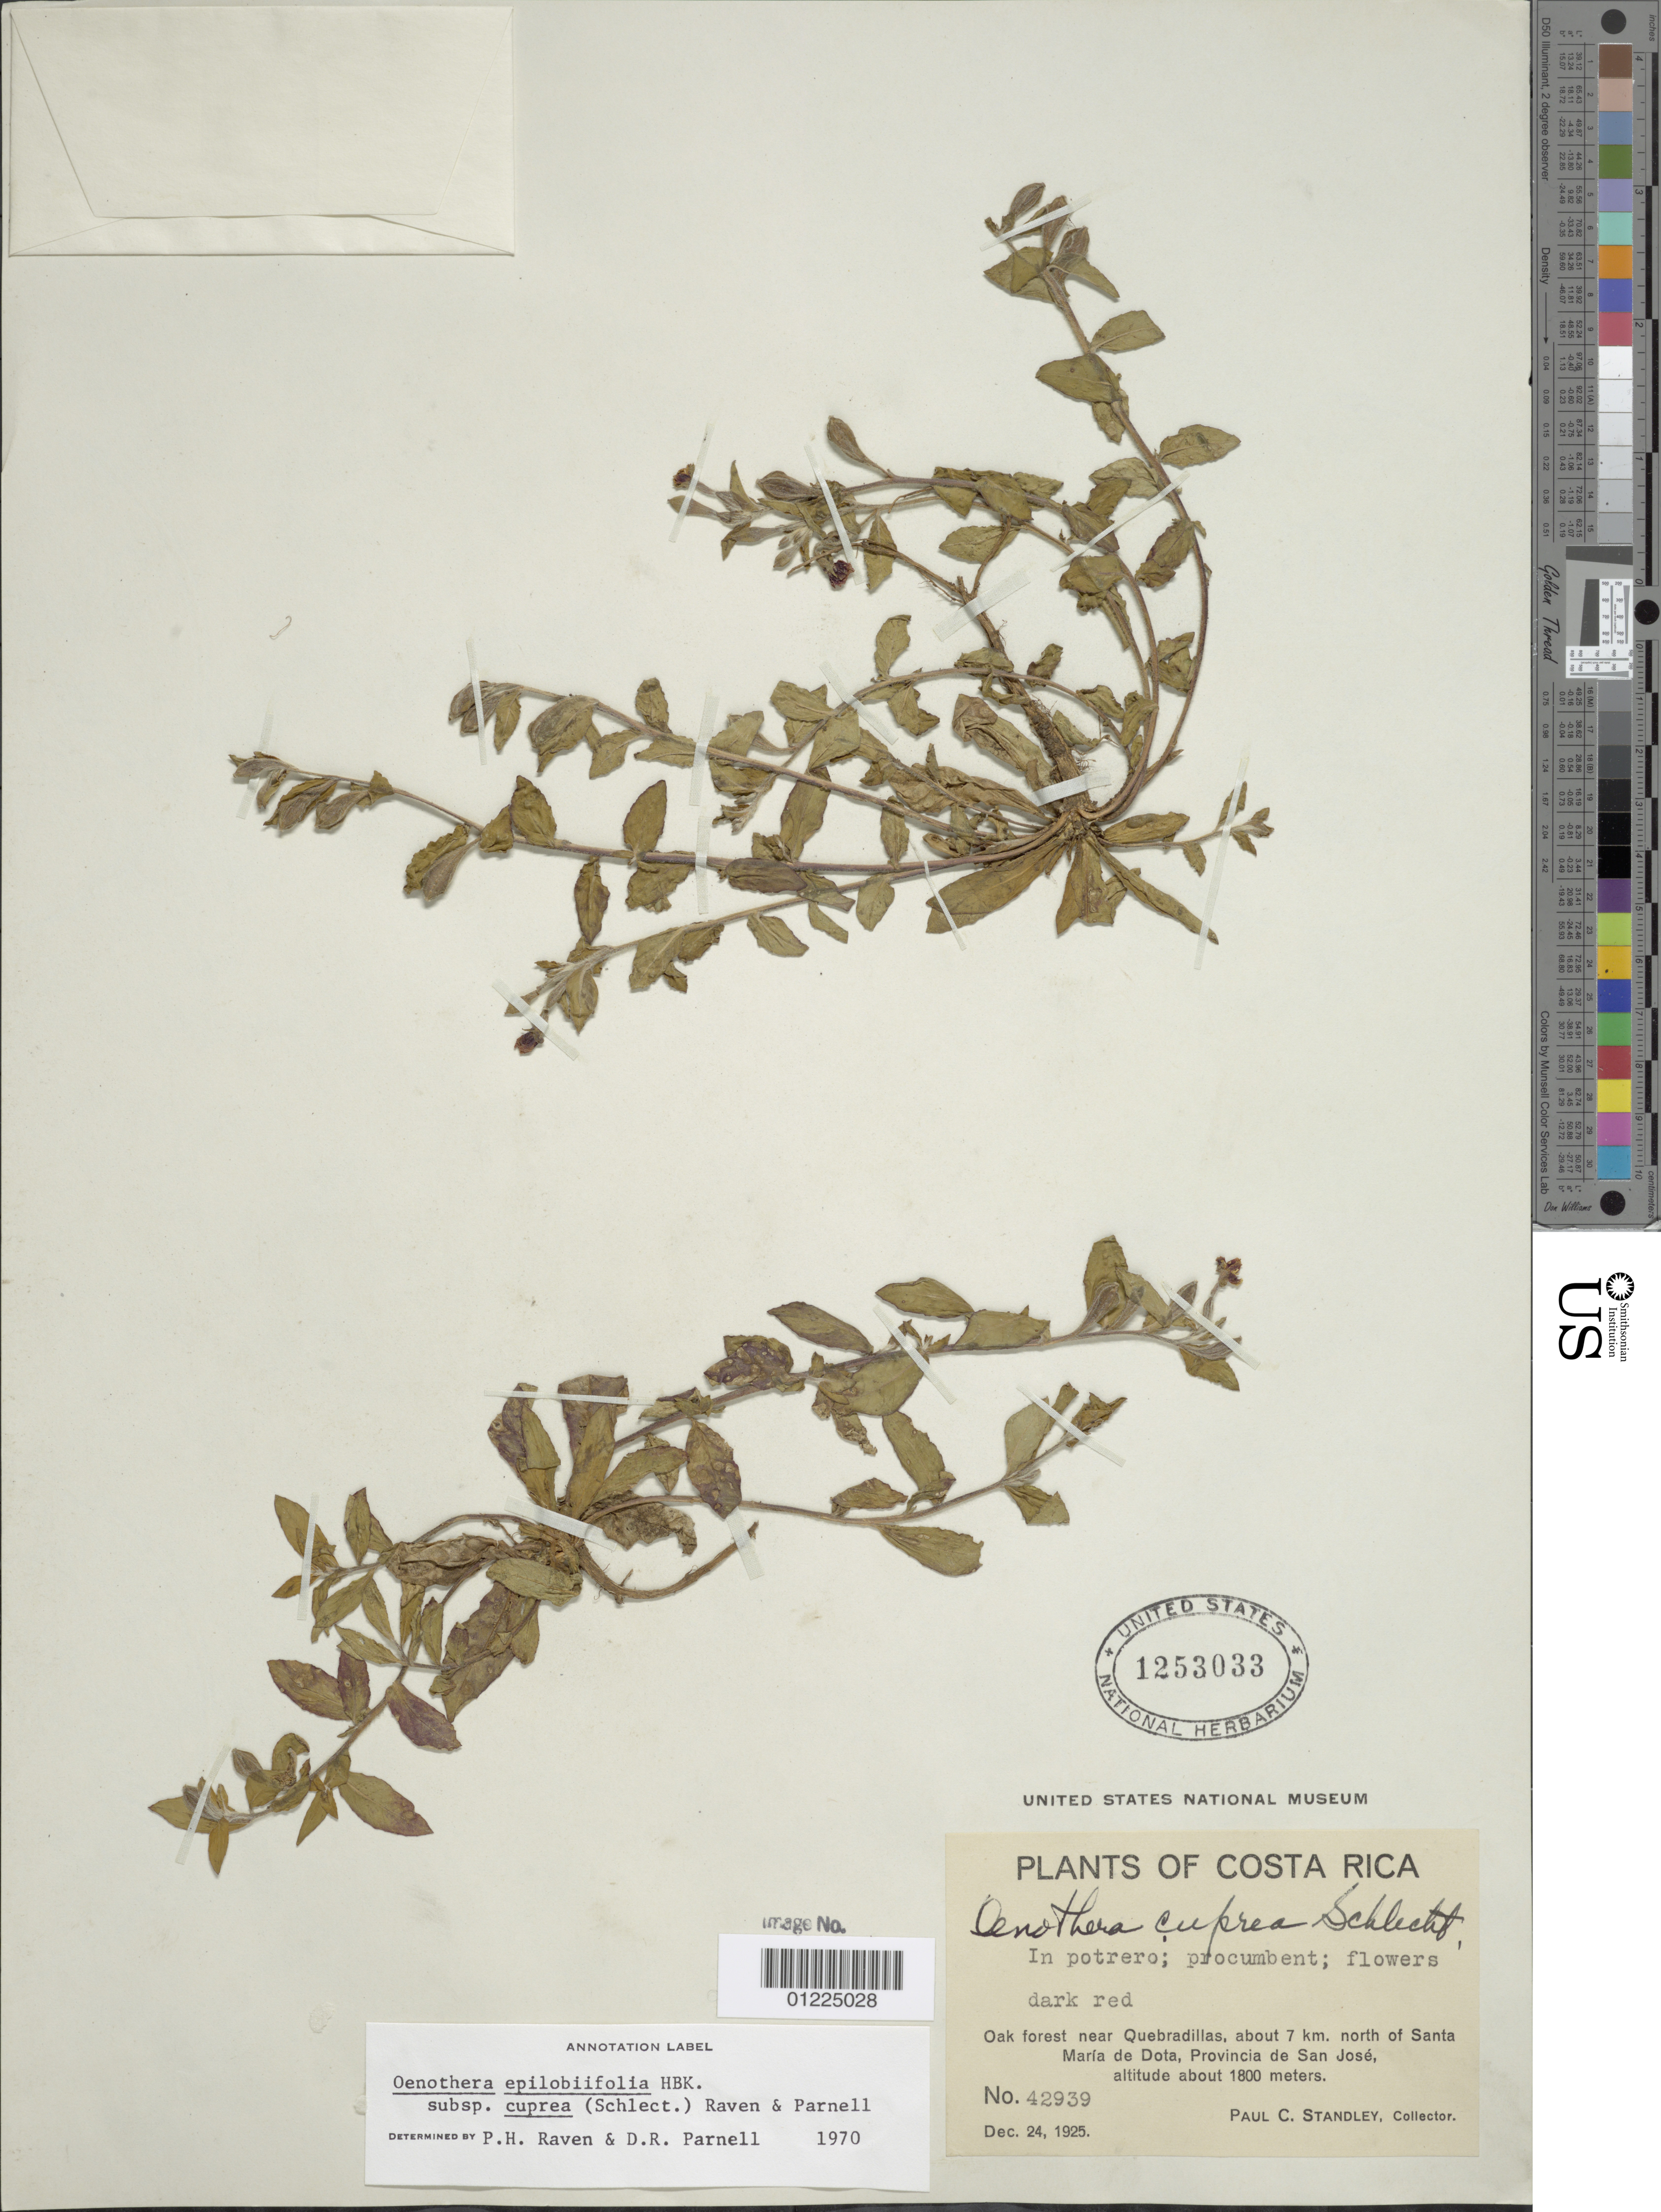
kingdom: Plantae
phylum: Tracheophyta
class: Magnoliopsida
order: Myrtales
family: Onagraceae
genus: Oenothera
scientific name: Oenothera epilobiifolia subsp. cuprea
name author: (Schltdl.) P.H. Raven & D.R. Parn.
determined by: Raven, P. H.; Parnell, D. R.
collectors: P. C. Standley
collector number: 42939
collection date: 1925-12-24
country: Costa Rica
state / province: San José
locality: Near Quebradillas, about 7 km N of Santa Maria de Dota.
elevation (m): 1800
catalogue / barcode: US 1253033